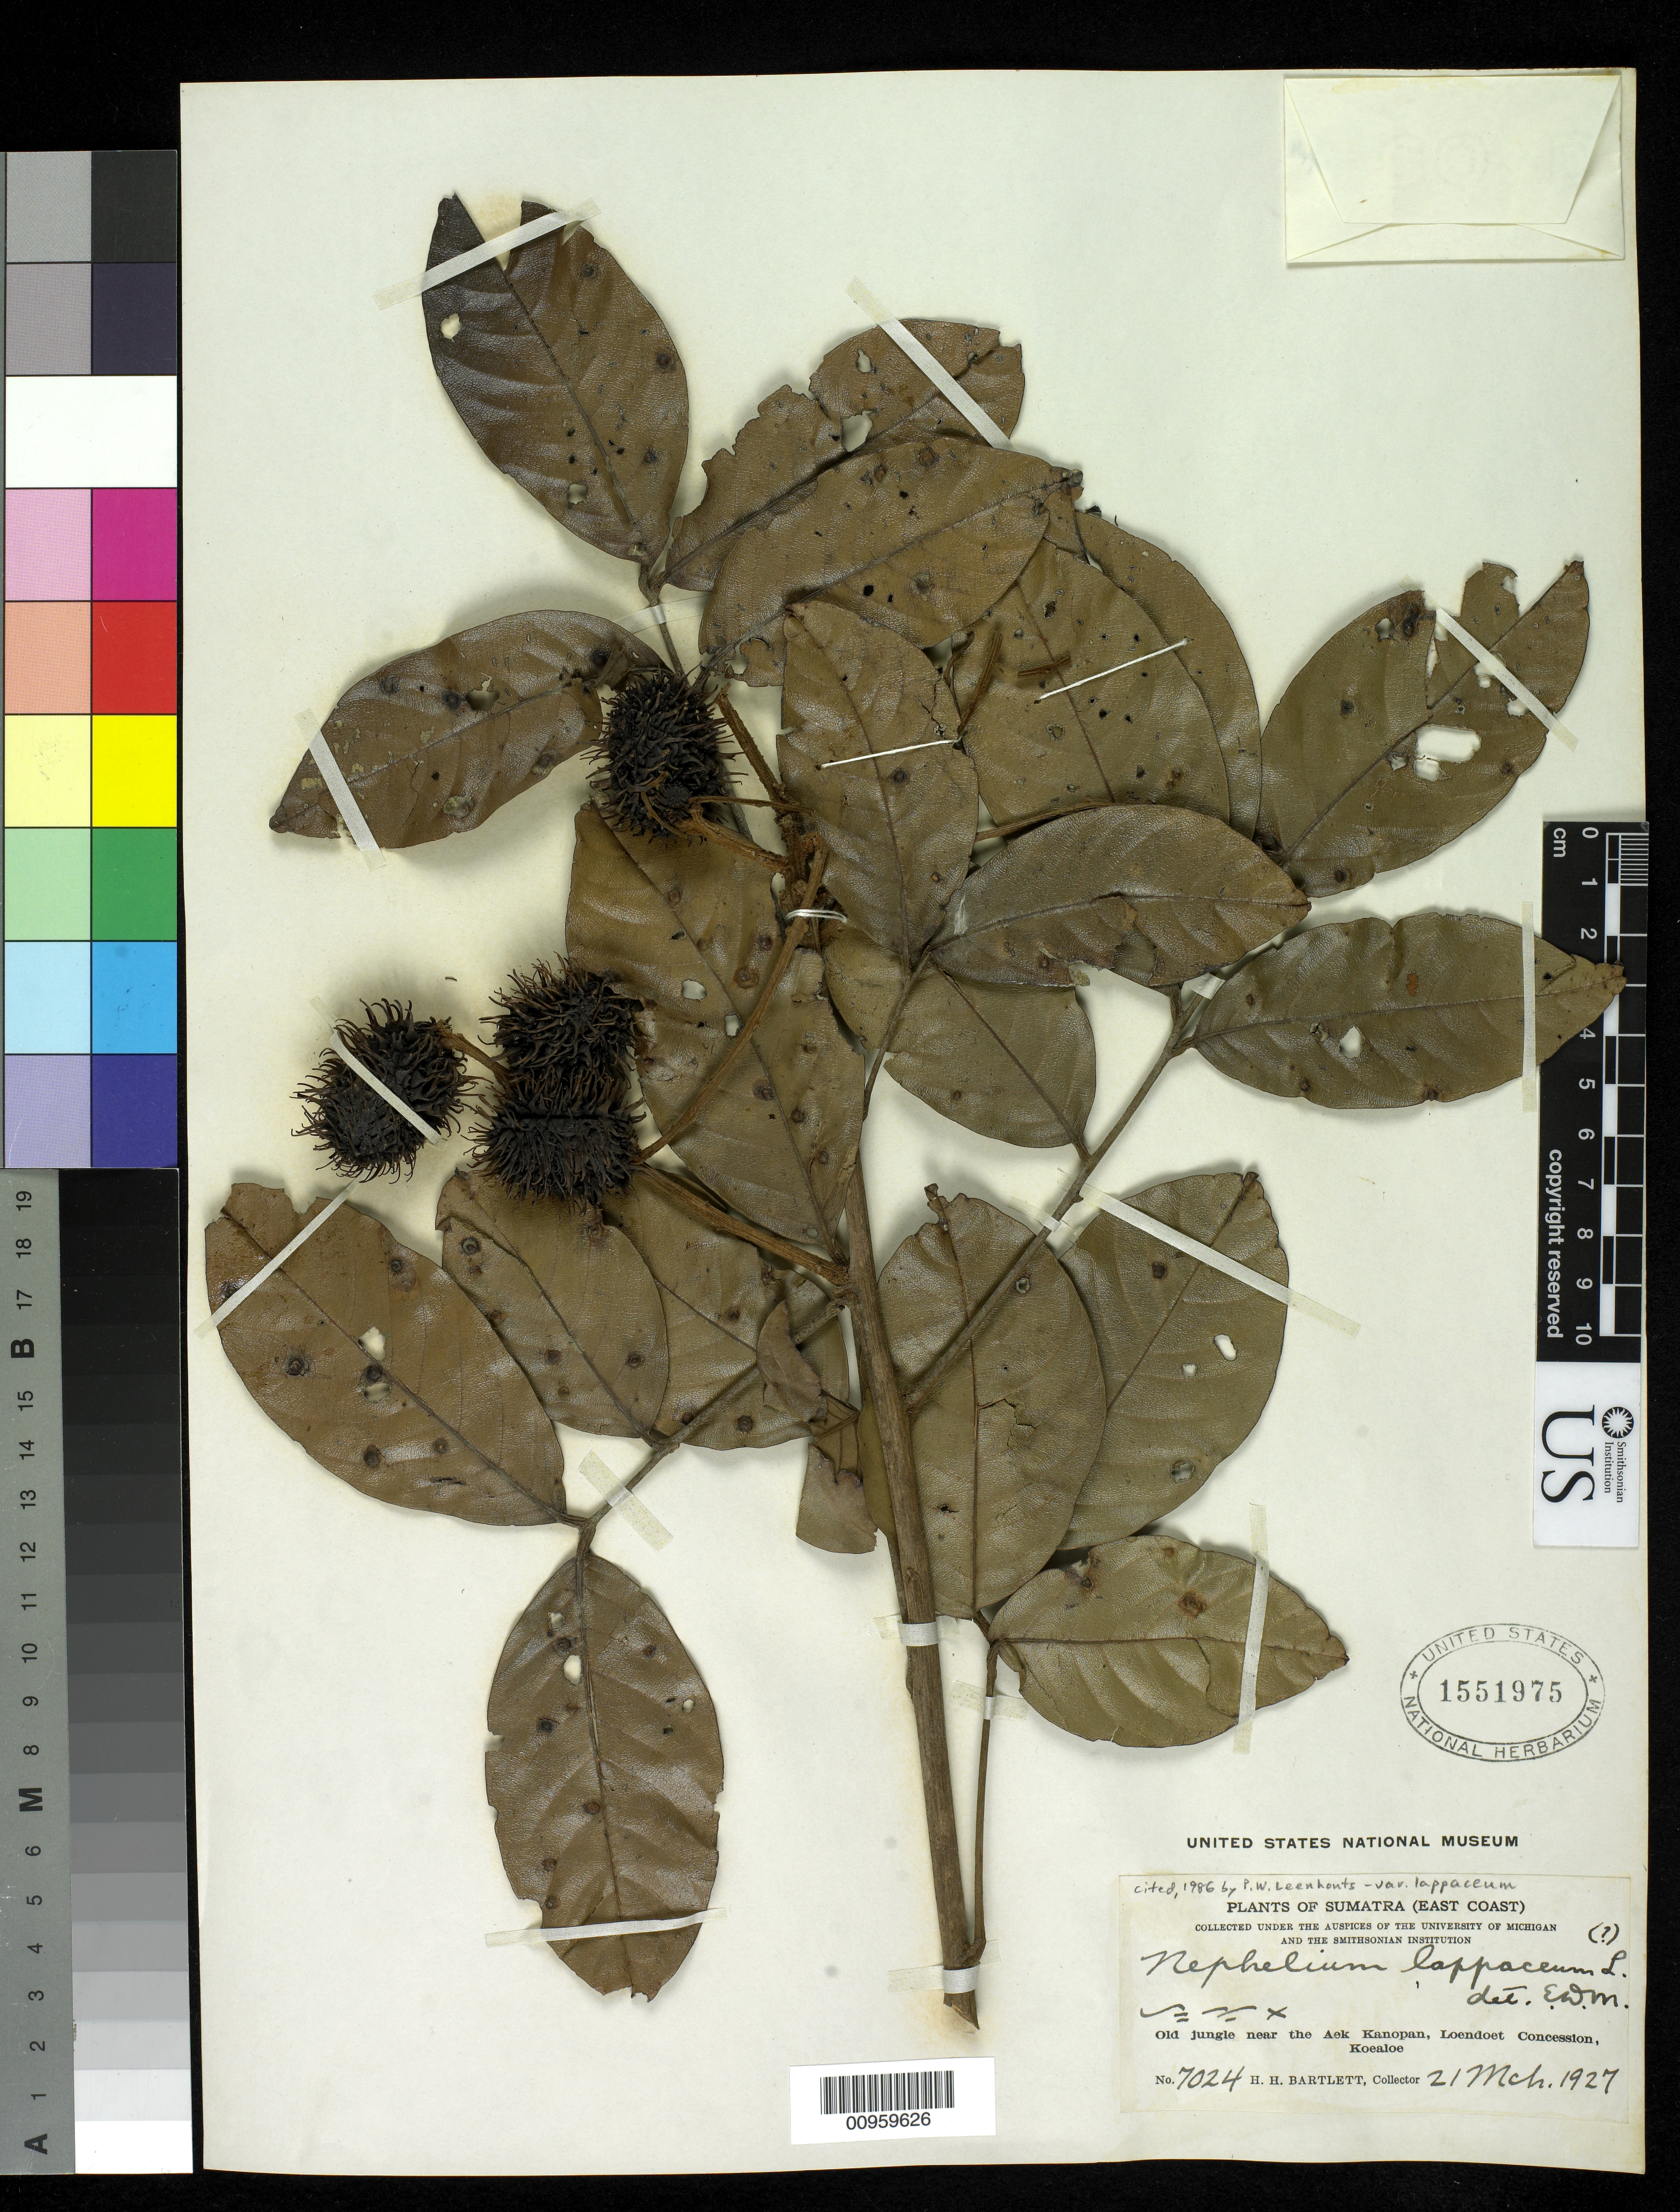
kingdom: Plantae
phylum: Tracheophyta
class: Magnoliopsida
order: Sapindales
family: Sapindaceae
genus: Nephelium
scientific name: Nephelium lappaceum var. lappaceum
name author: L.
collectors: H. H. Bartlett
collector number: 7024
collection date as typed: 21 Mar 1927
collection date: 1927-03-21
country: Indonesia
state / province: Sumatra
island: Sumatra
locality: Old jungle near the Aek Kanopan, Loendoet Concession, Koealoe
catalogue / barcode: US 1551975